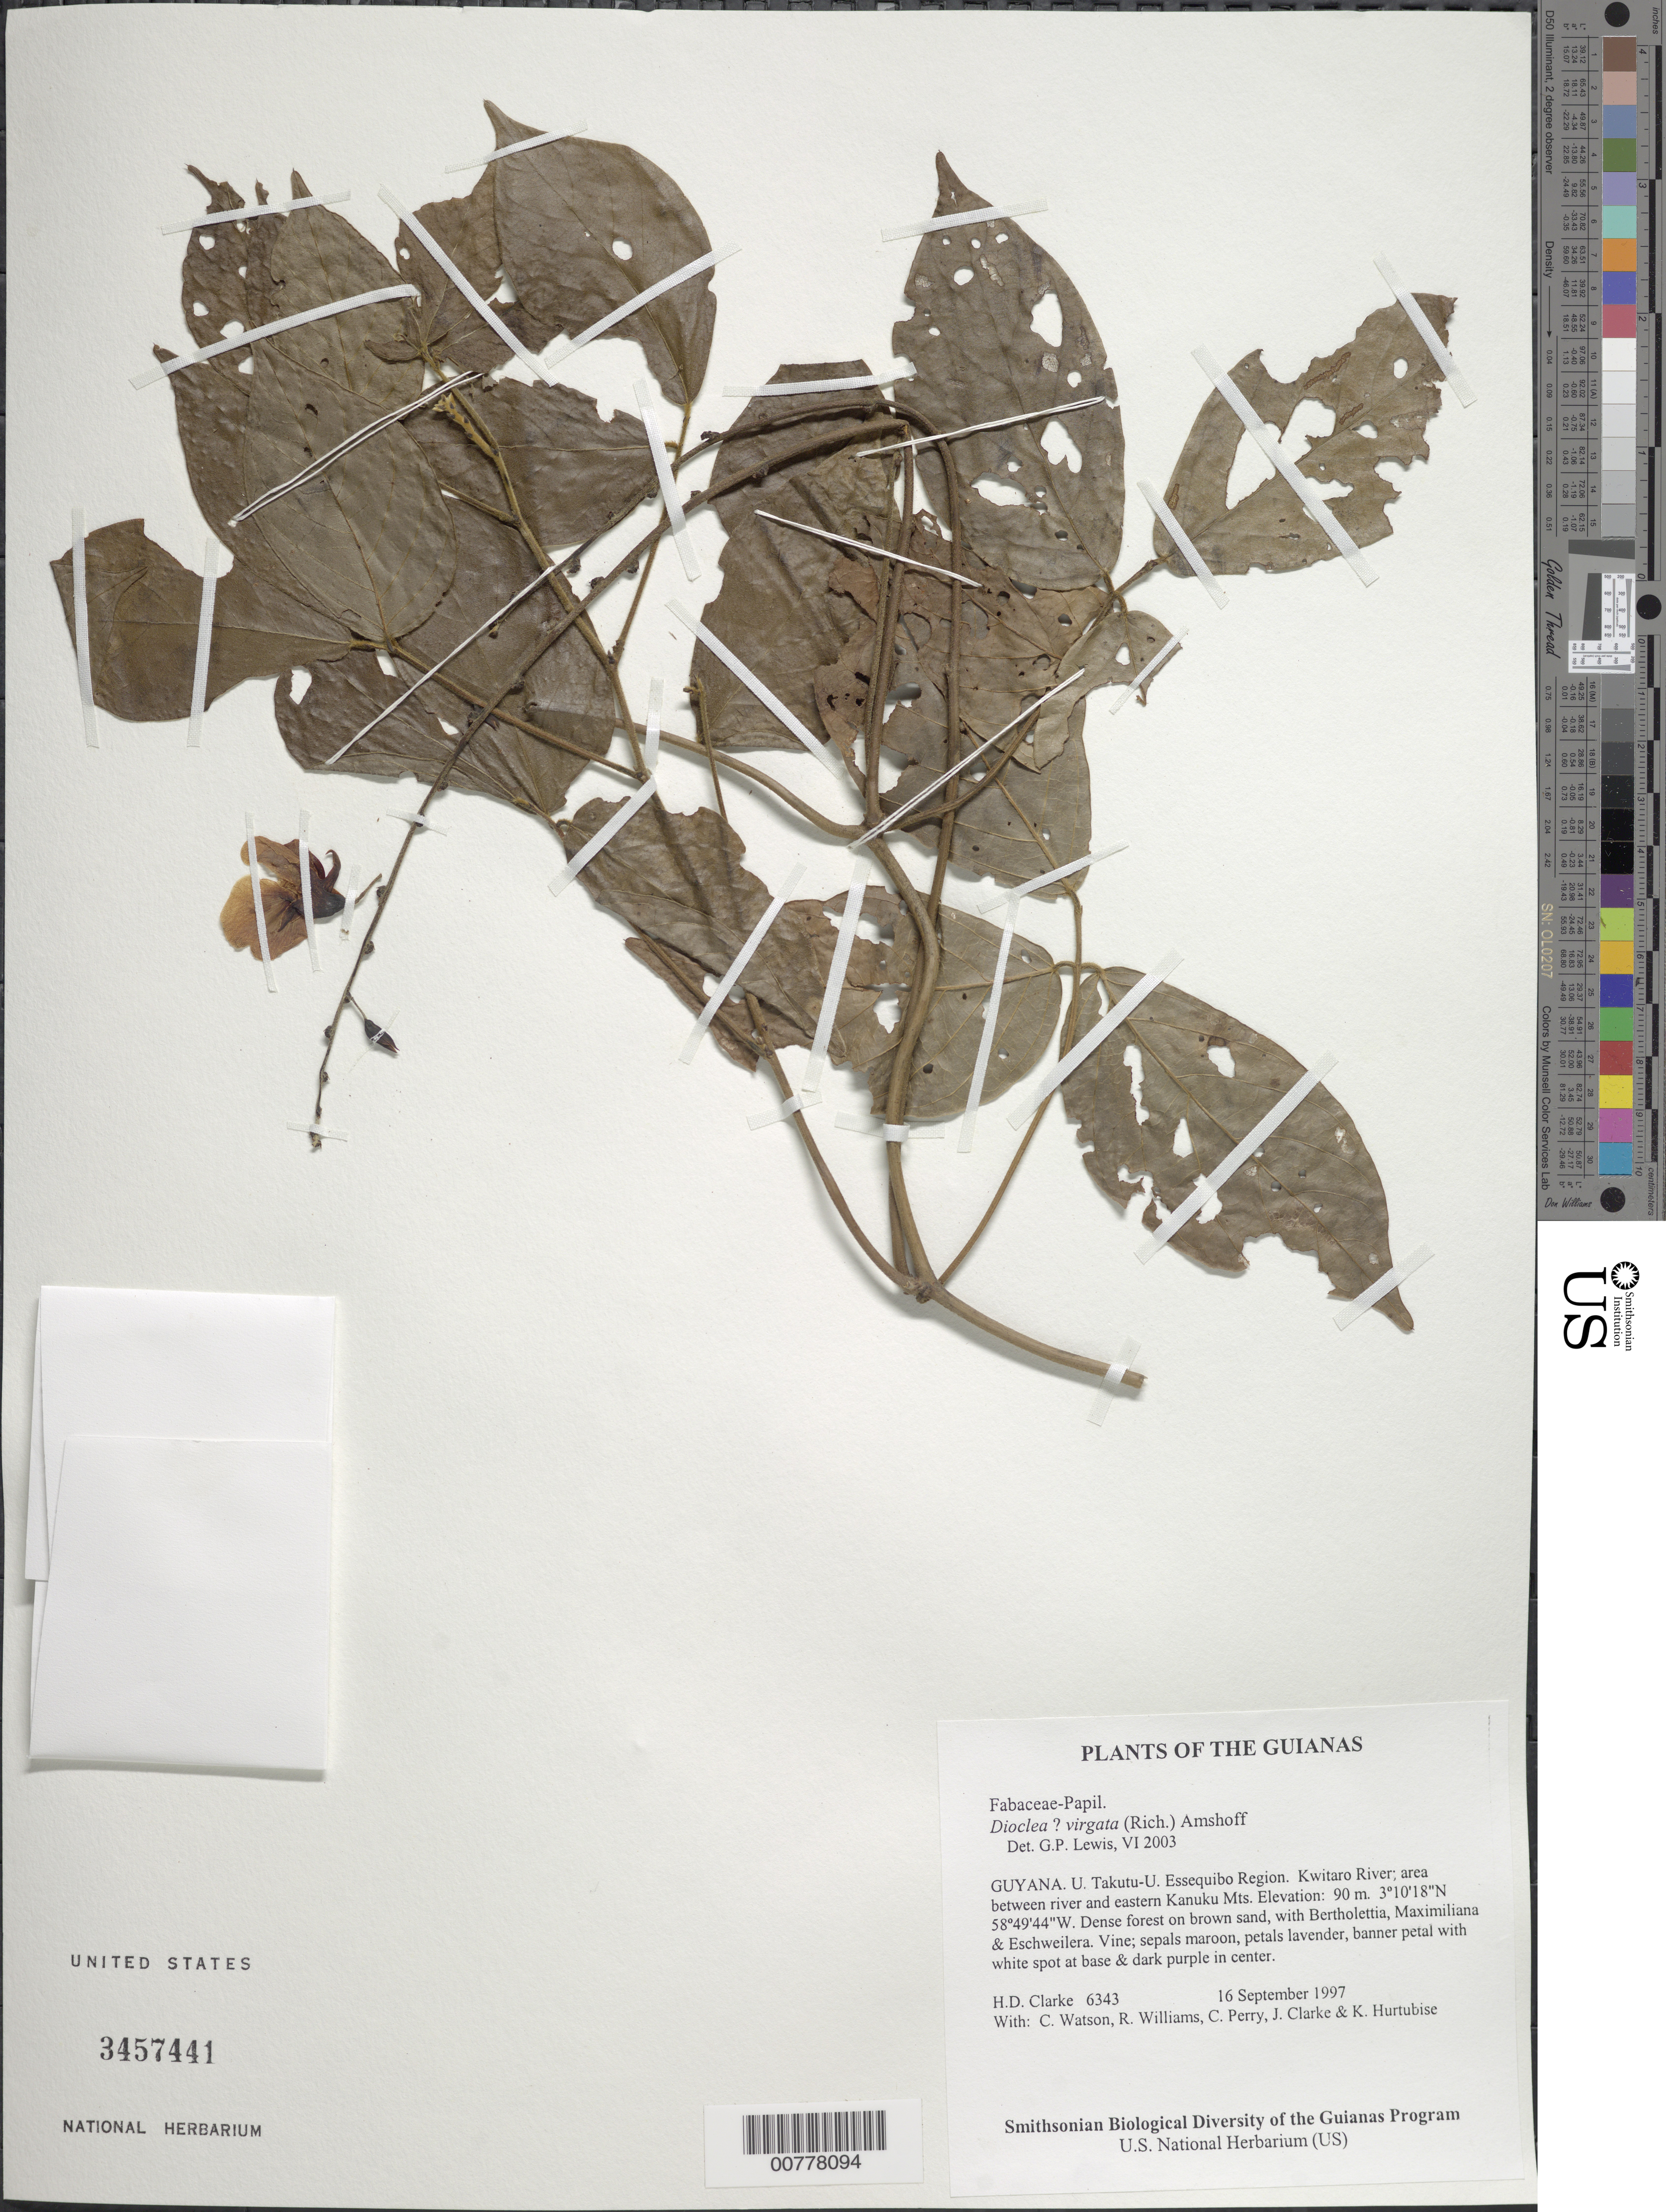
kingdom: Plantae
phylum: Tracheophyta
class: Magnoliopsida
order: Fabales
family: Fabaceae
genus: Dioclea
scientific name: Dioclea virgata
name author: (Rich.) Amshoff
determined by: Lewis, Gwilym P.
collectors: H. D. Clarke, C. Watson, R. Williams, C. Perry, J. Clarke & K. Hurtubise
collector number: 6343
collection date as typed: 16 September 1997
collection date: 1997-09-16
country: Guyana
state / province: U. Takutu-U. Essequibo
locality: Kwitaro River; area between river and eastern Kanuku Mts.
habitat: Dense forest on brown sand, with Bertholettia, Maximiliana & Eschweilera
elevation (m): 90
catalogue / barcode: US 3457441